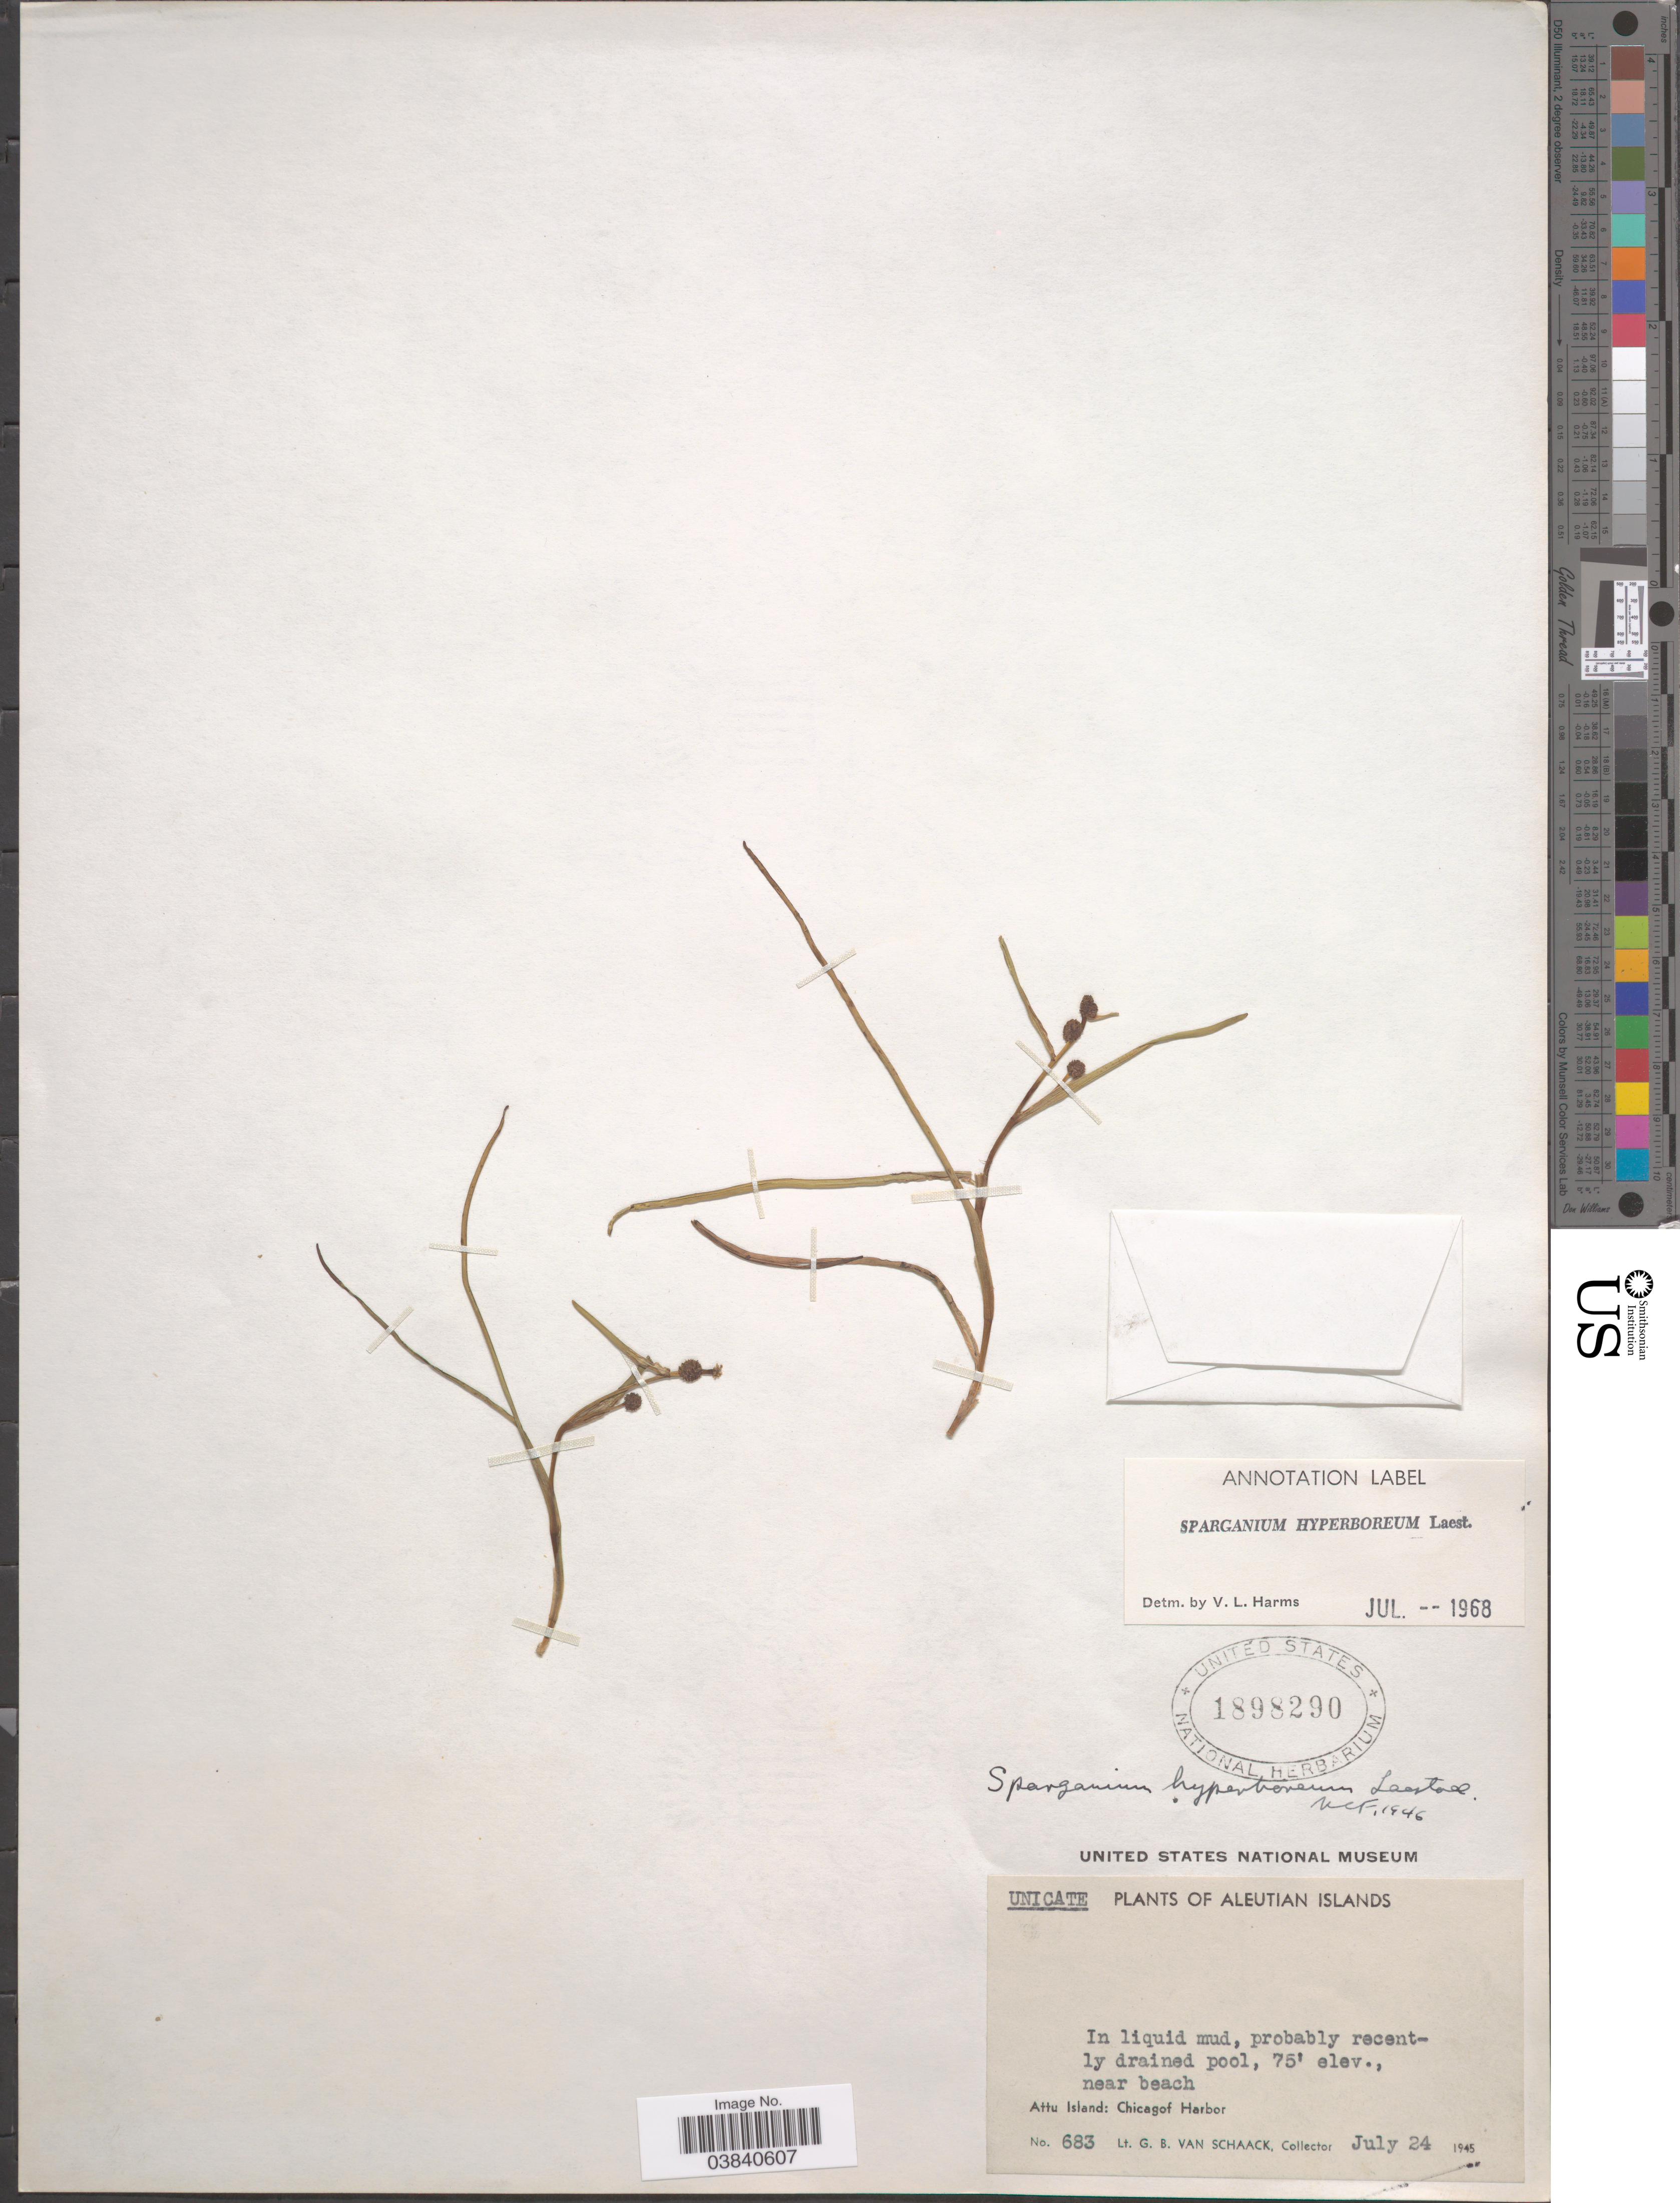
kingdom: Plantae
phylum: Tracheophyta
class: Liliopsida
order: Poales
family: Typhaceae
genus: Sparganium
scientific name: Sparganium hyperboreum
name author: Beurl. ex Laest.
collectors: G. Van Schaack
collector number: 683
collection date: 1945-07-24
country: United States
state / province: Alaska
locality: Aleutian Islands. Near beach. Attu Island: Chicagof Harbor.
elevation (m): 23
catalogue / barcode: US 1898290